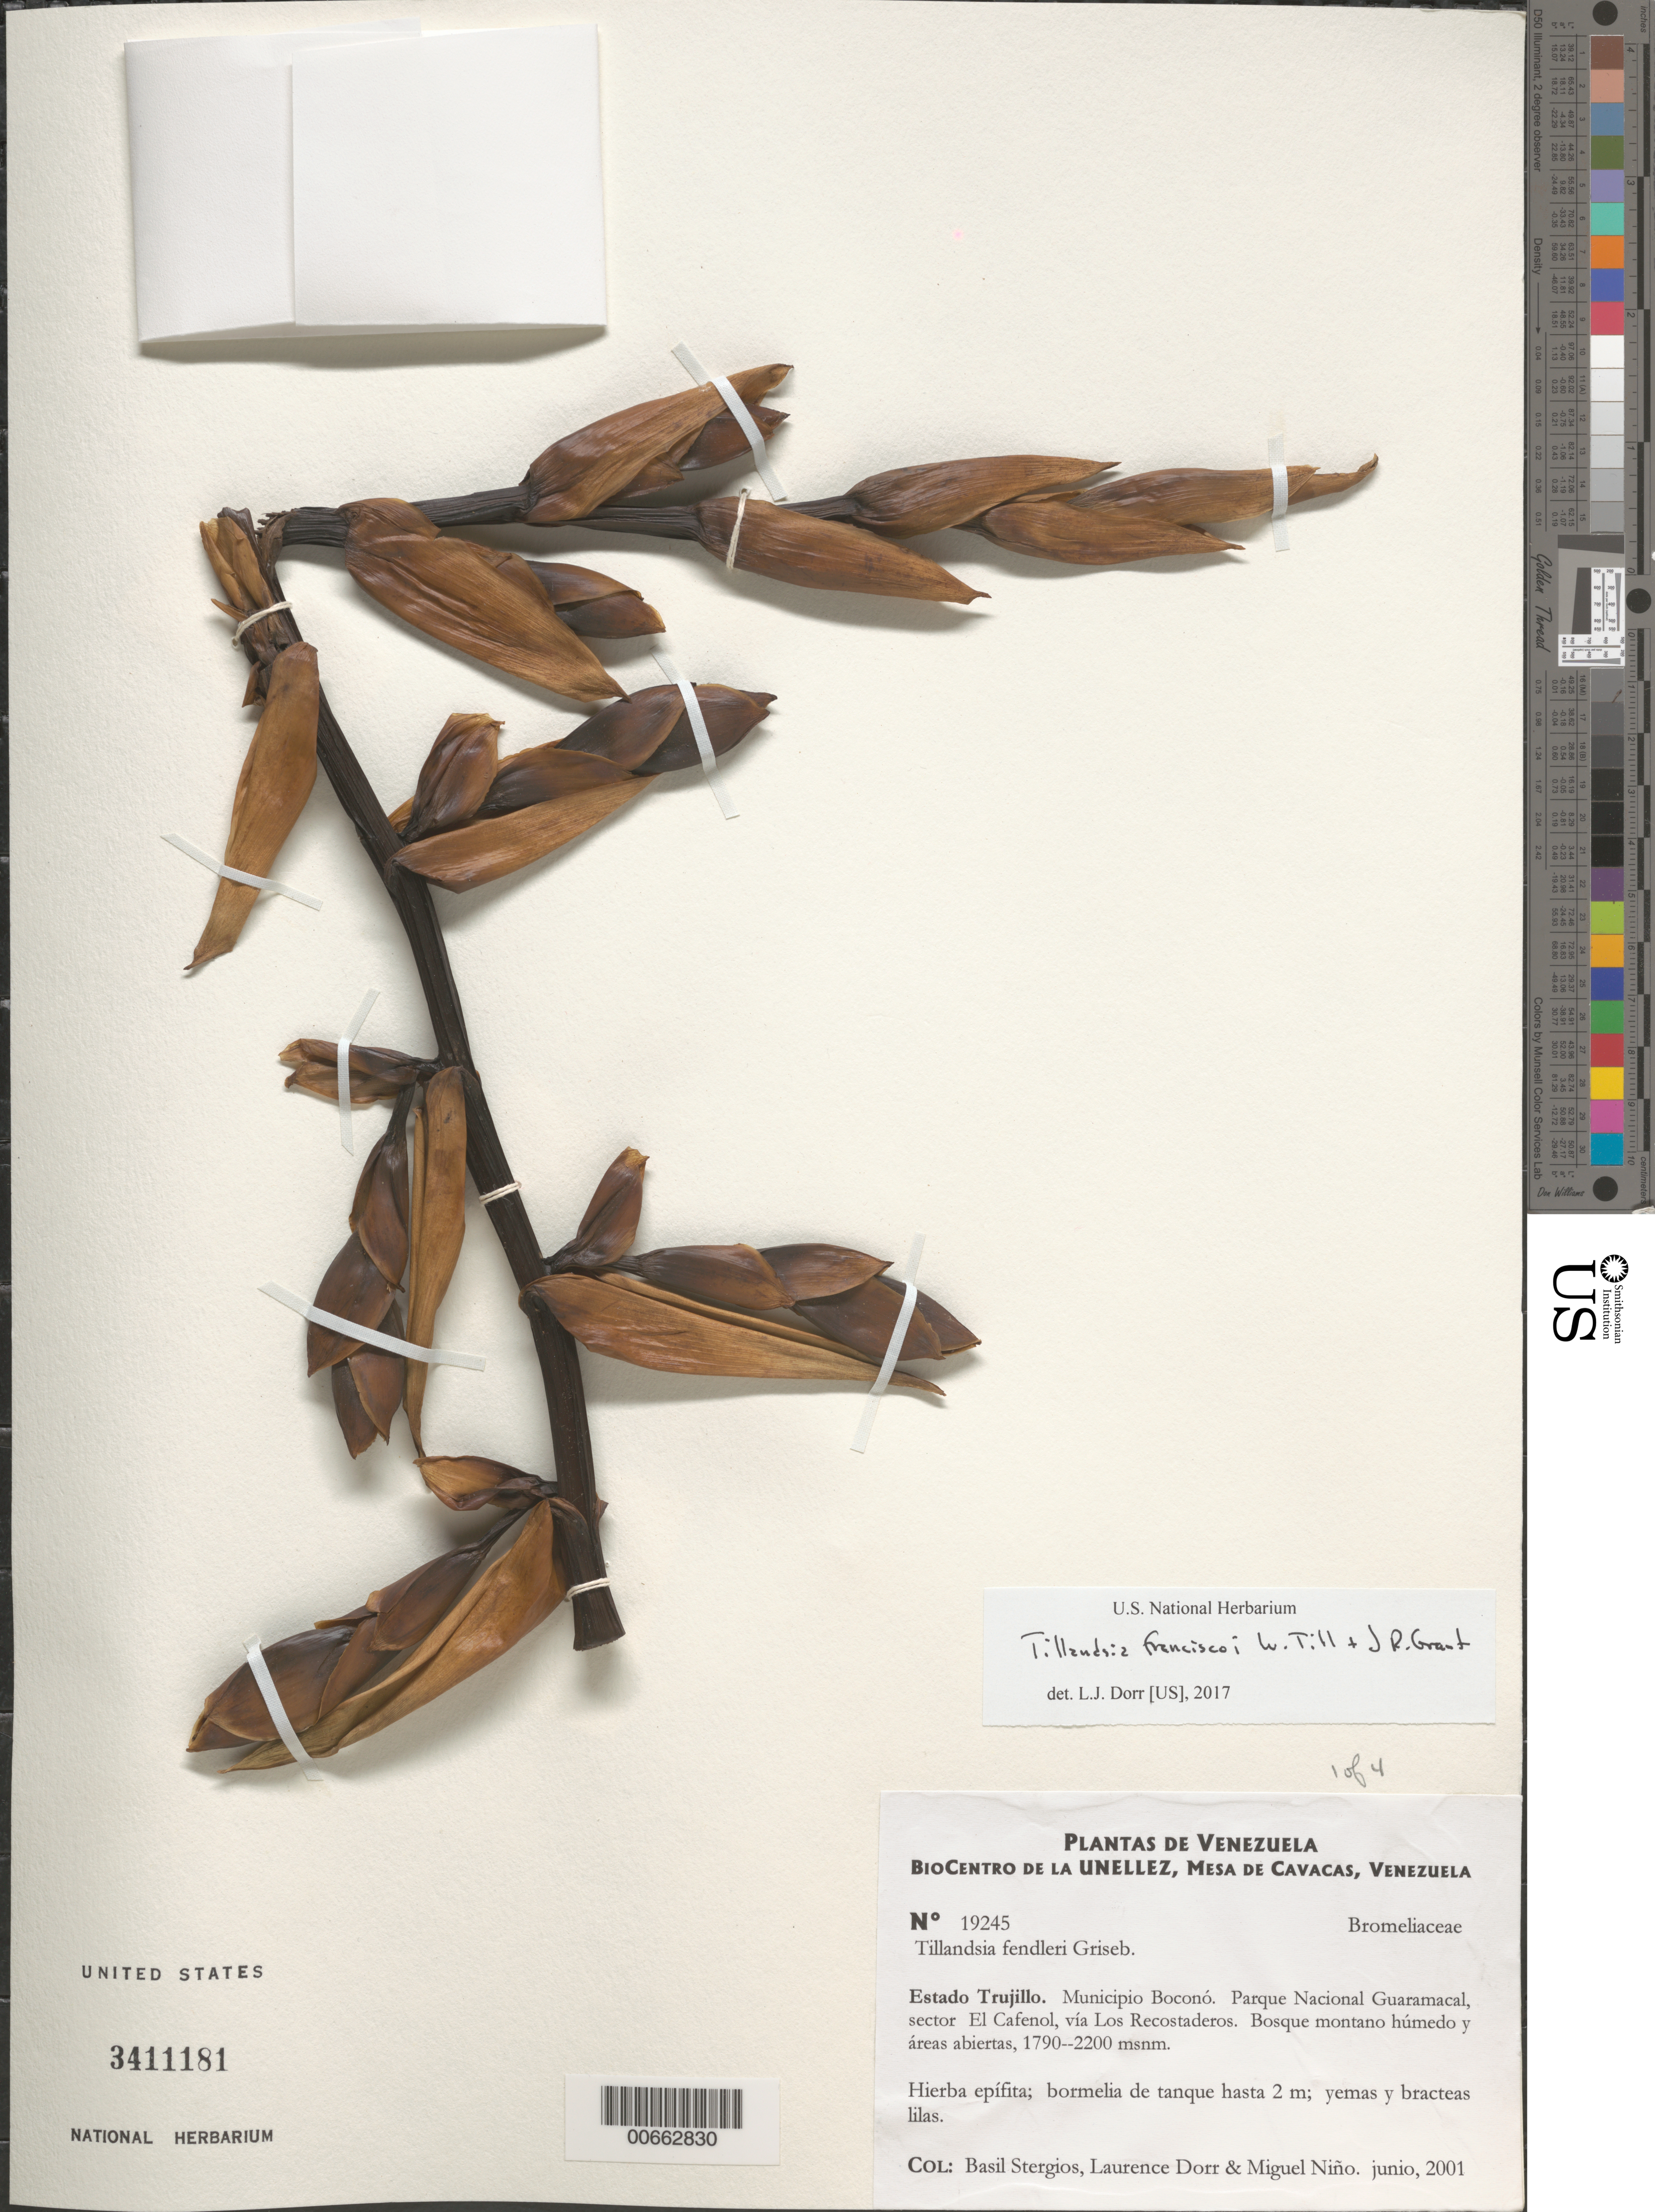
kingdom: Plantae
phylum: Tracheophyta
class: Liliopsida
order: Poales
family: Bromeliaceae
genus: Tillandsia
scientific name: Tillandsia francisci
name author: W. Till & J.R. Grant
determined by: Dorr, L. J., (BOT), Smithsonian Institution - National Museum of Natural History (UNITED STATES)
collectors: B. G. Stergios, L. J. Dorr & S. M. Niño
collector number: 19245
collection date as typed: Jun 2001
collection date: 2001-06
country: Venezuela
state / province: Trujillo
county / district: Boconó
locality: Parque Nacional Guaramacal, sector El Cafenol vía Los Recostaderos.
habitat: Bosque montano húmedo y áreas abiertas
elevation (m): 1790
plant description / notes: PORT, US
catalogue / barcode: US 3411181